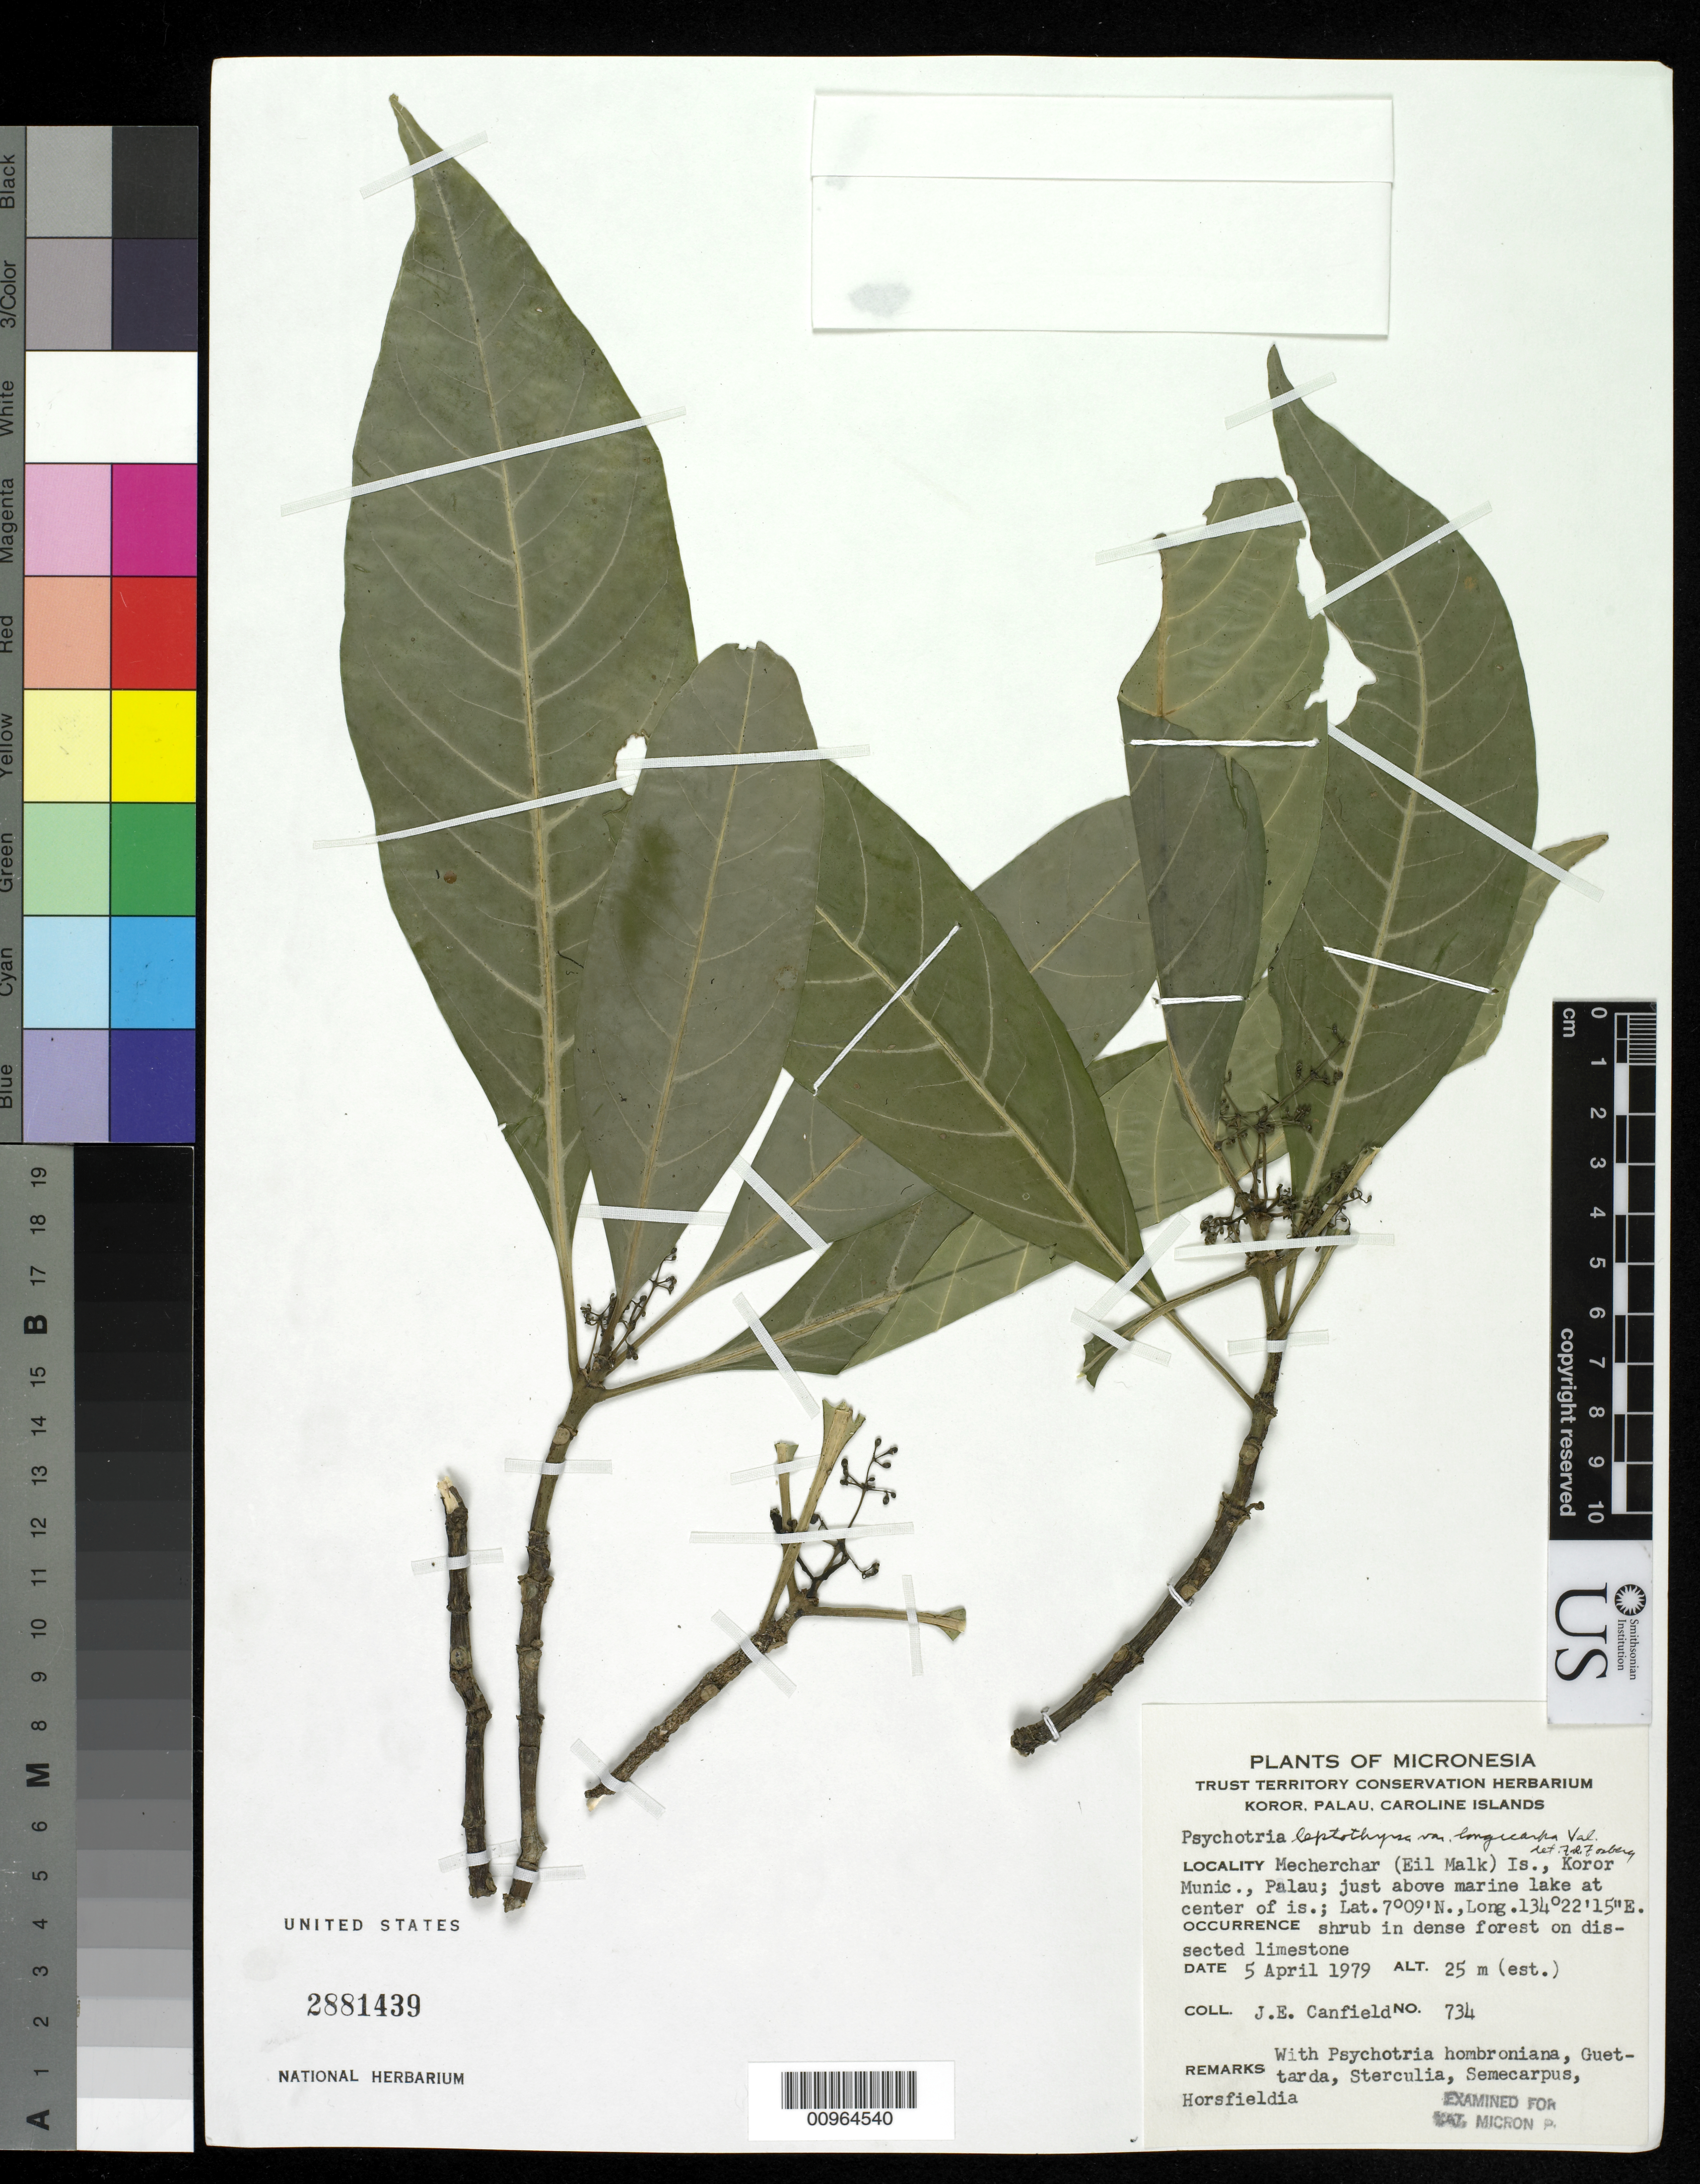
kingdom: Plantae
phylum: Tracheophyta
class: Magnoliopsida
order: Gentianales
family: Rubiaceae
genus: Psychotria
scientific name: Psychotria leptothyrsa var. longicarpa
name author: Valeton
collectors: J. E. Canfield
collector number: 734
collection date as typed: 05 Apr 1979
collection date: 1979-04-05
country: Palau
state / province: Koror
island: Mecherchar (Eil Malk)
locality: (Eil Malk), Koror Munc., just above marine lake at center of island.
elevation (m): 8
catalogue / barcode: US 2881439